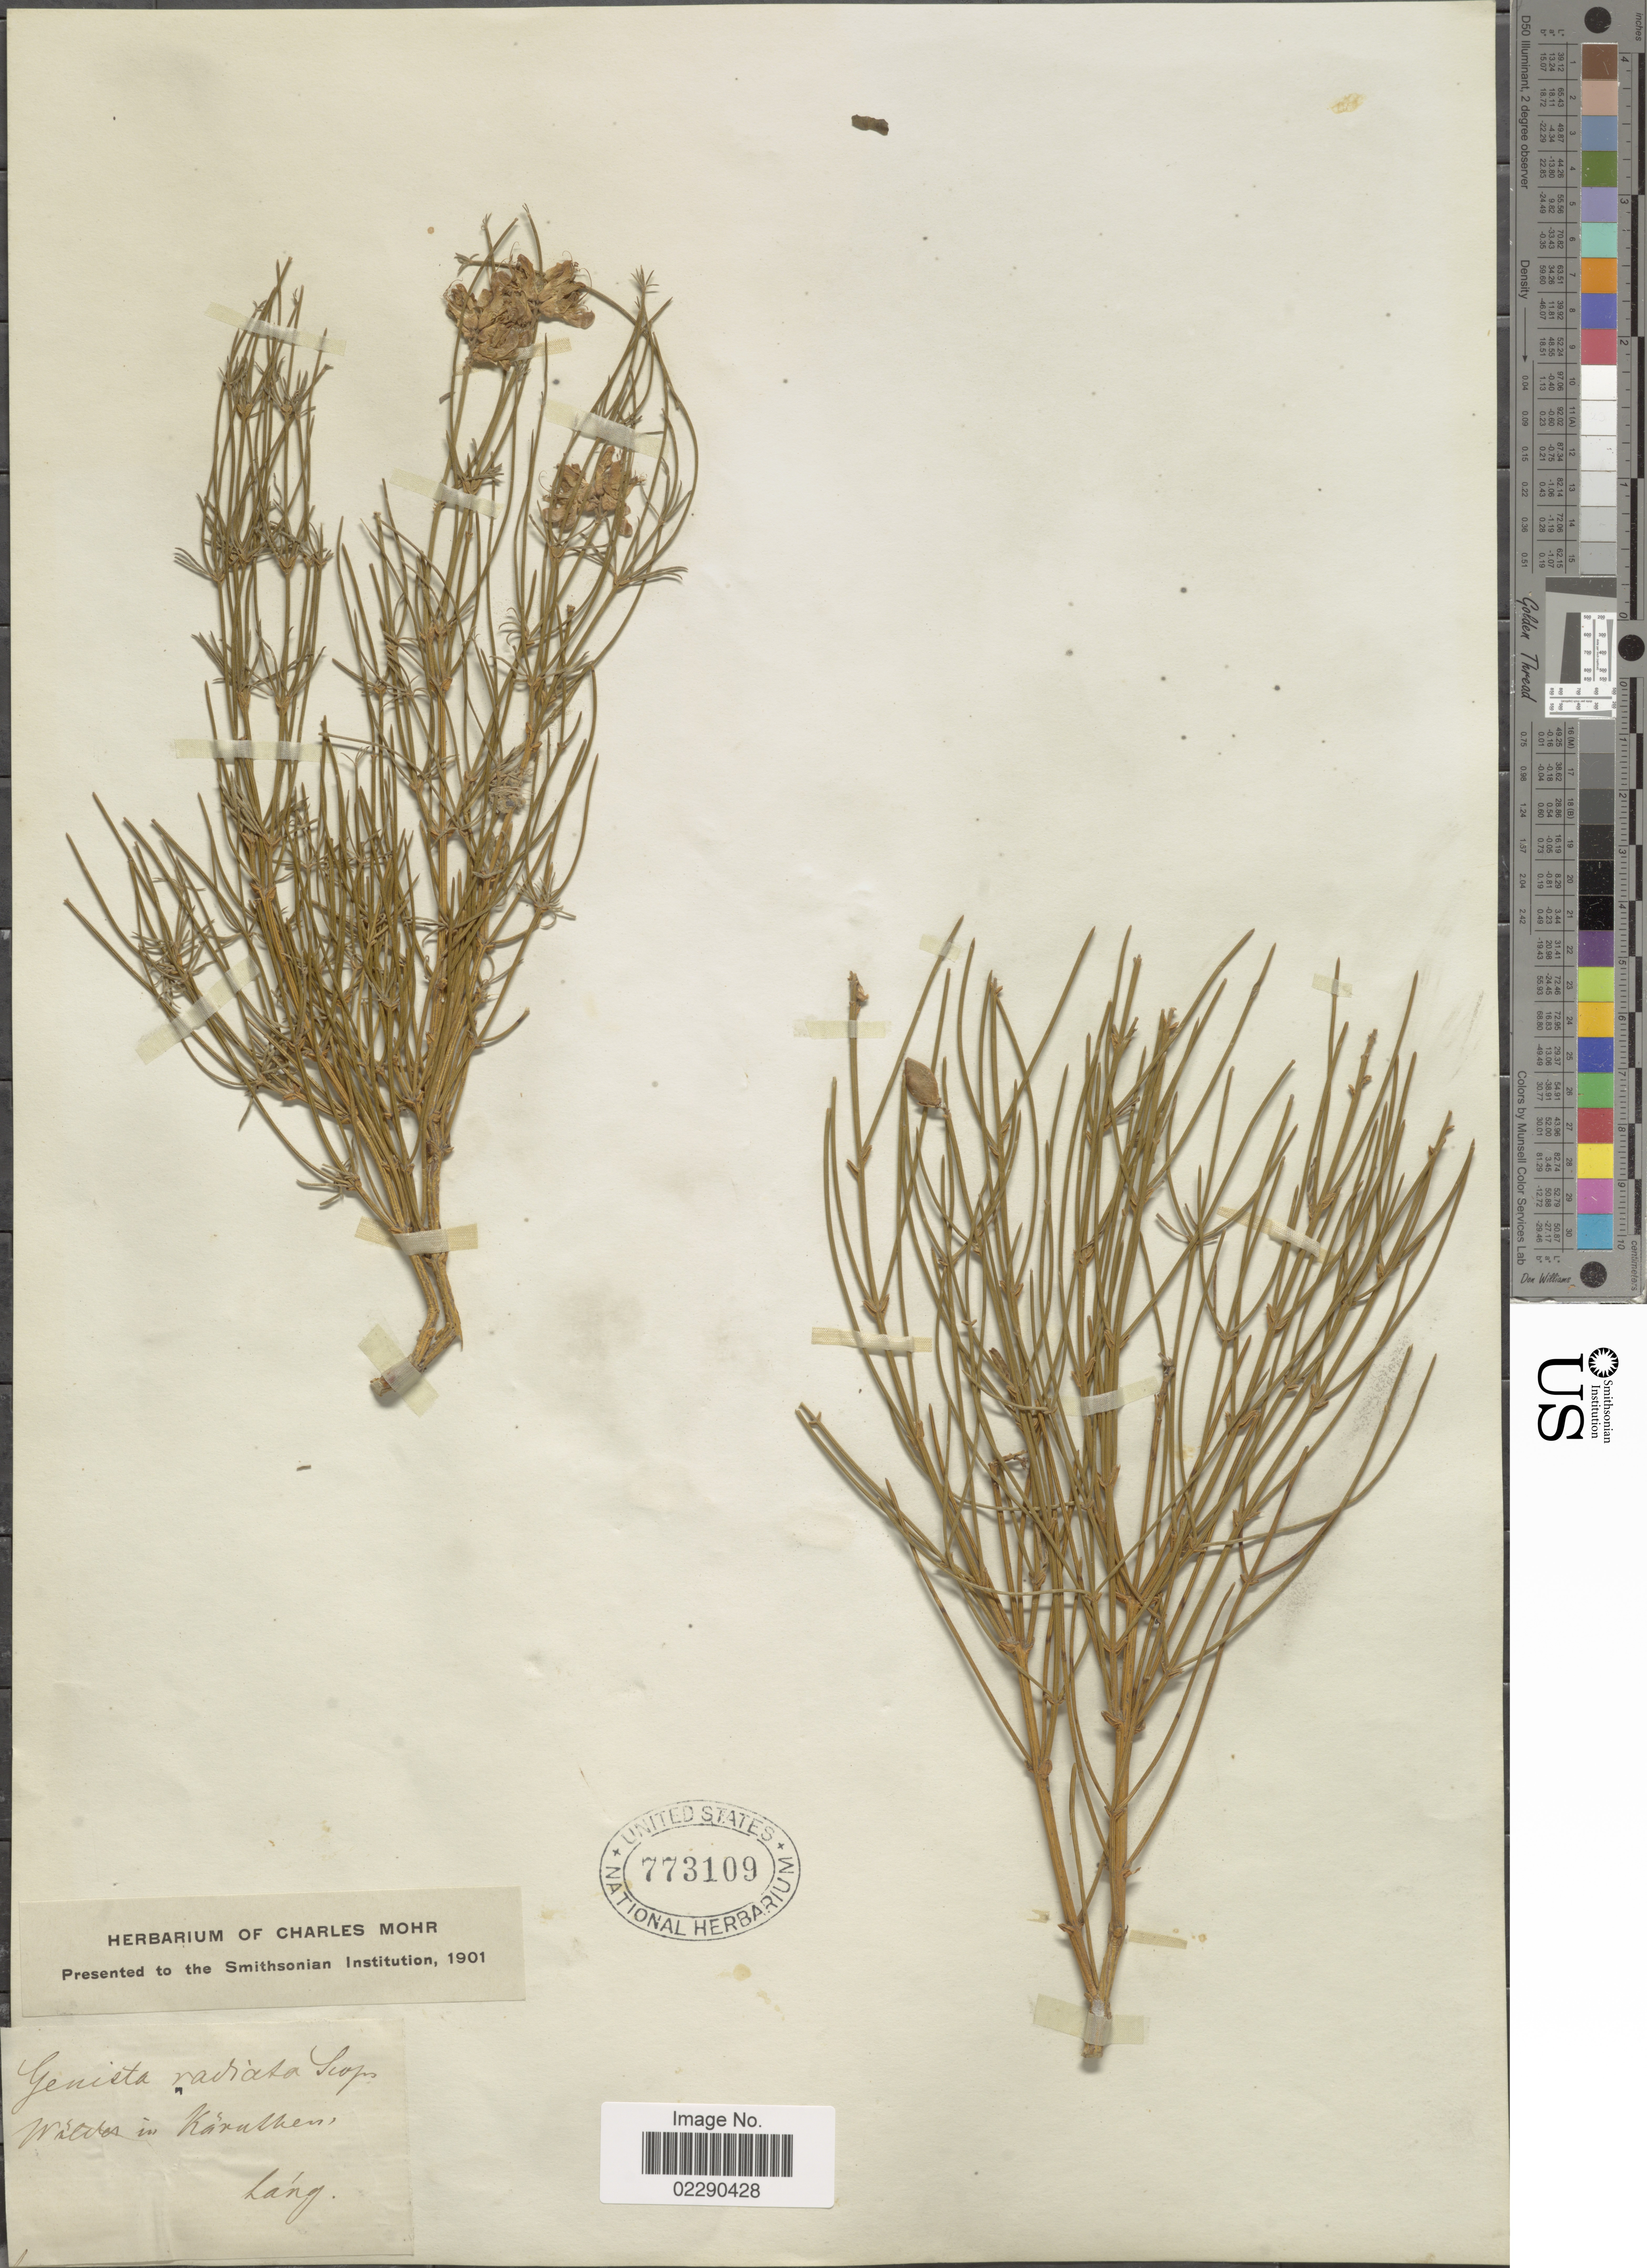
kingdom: Plantae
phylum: Tracheophyta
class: Magnoliopsida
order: Fabales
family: Fabaceae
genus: Genista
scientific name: Genista radiata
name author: (L.) Scop.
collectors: -- Lang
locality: Karulken [interpreted]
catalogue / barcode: US 773109